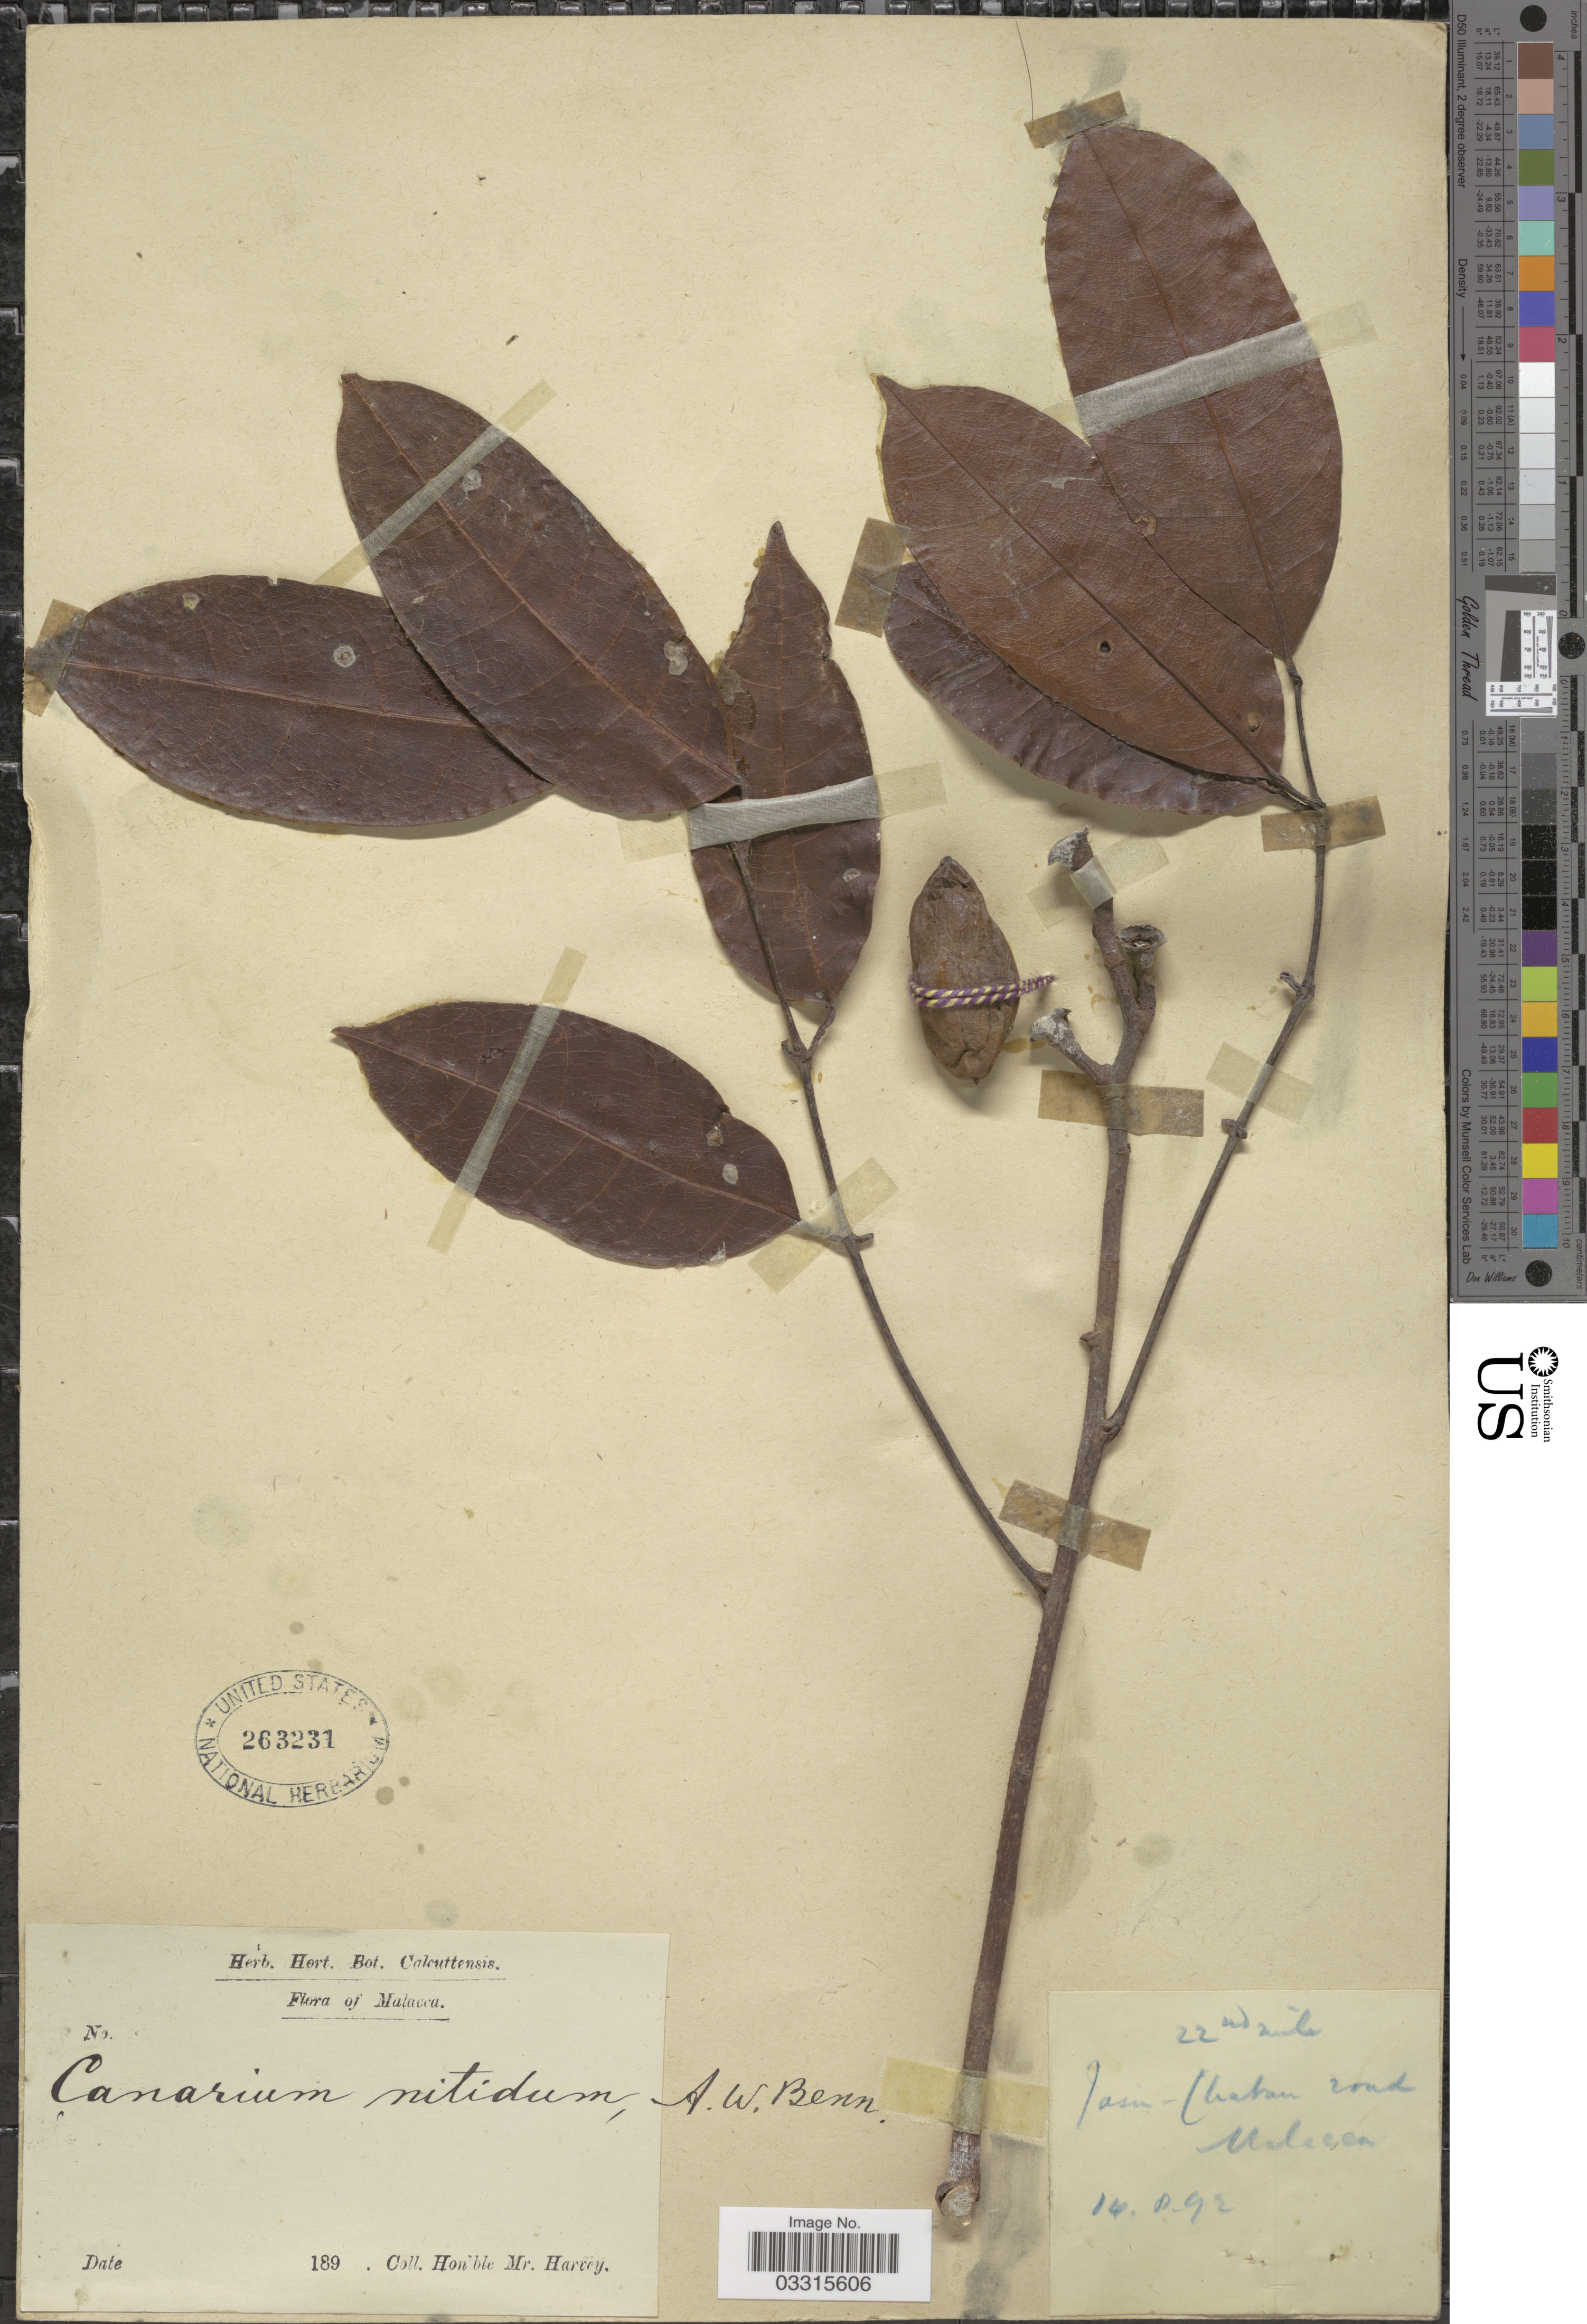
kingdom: Plantae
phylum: Tracheophyta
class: Magnoliopsida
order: Sapindales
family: Burseraceae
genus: Canarium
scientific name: Canarium patentinervium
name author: Miq.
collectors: -. Harvey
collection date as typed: Transcribed d/m/y: 14/8/92; 189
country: Malaysia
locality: Malacca. 22nd mile Tasin - Chatan road.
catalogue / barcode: US 263231